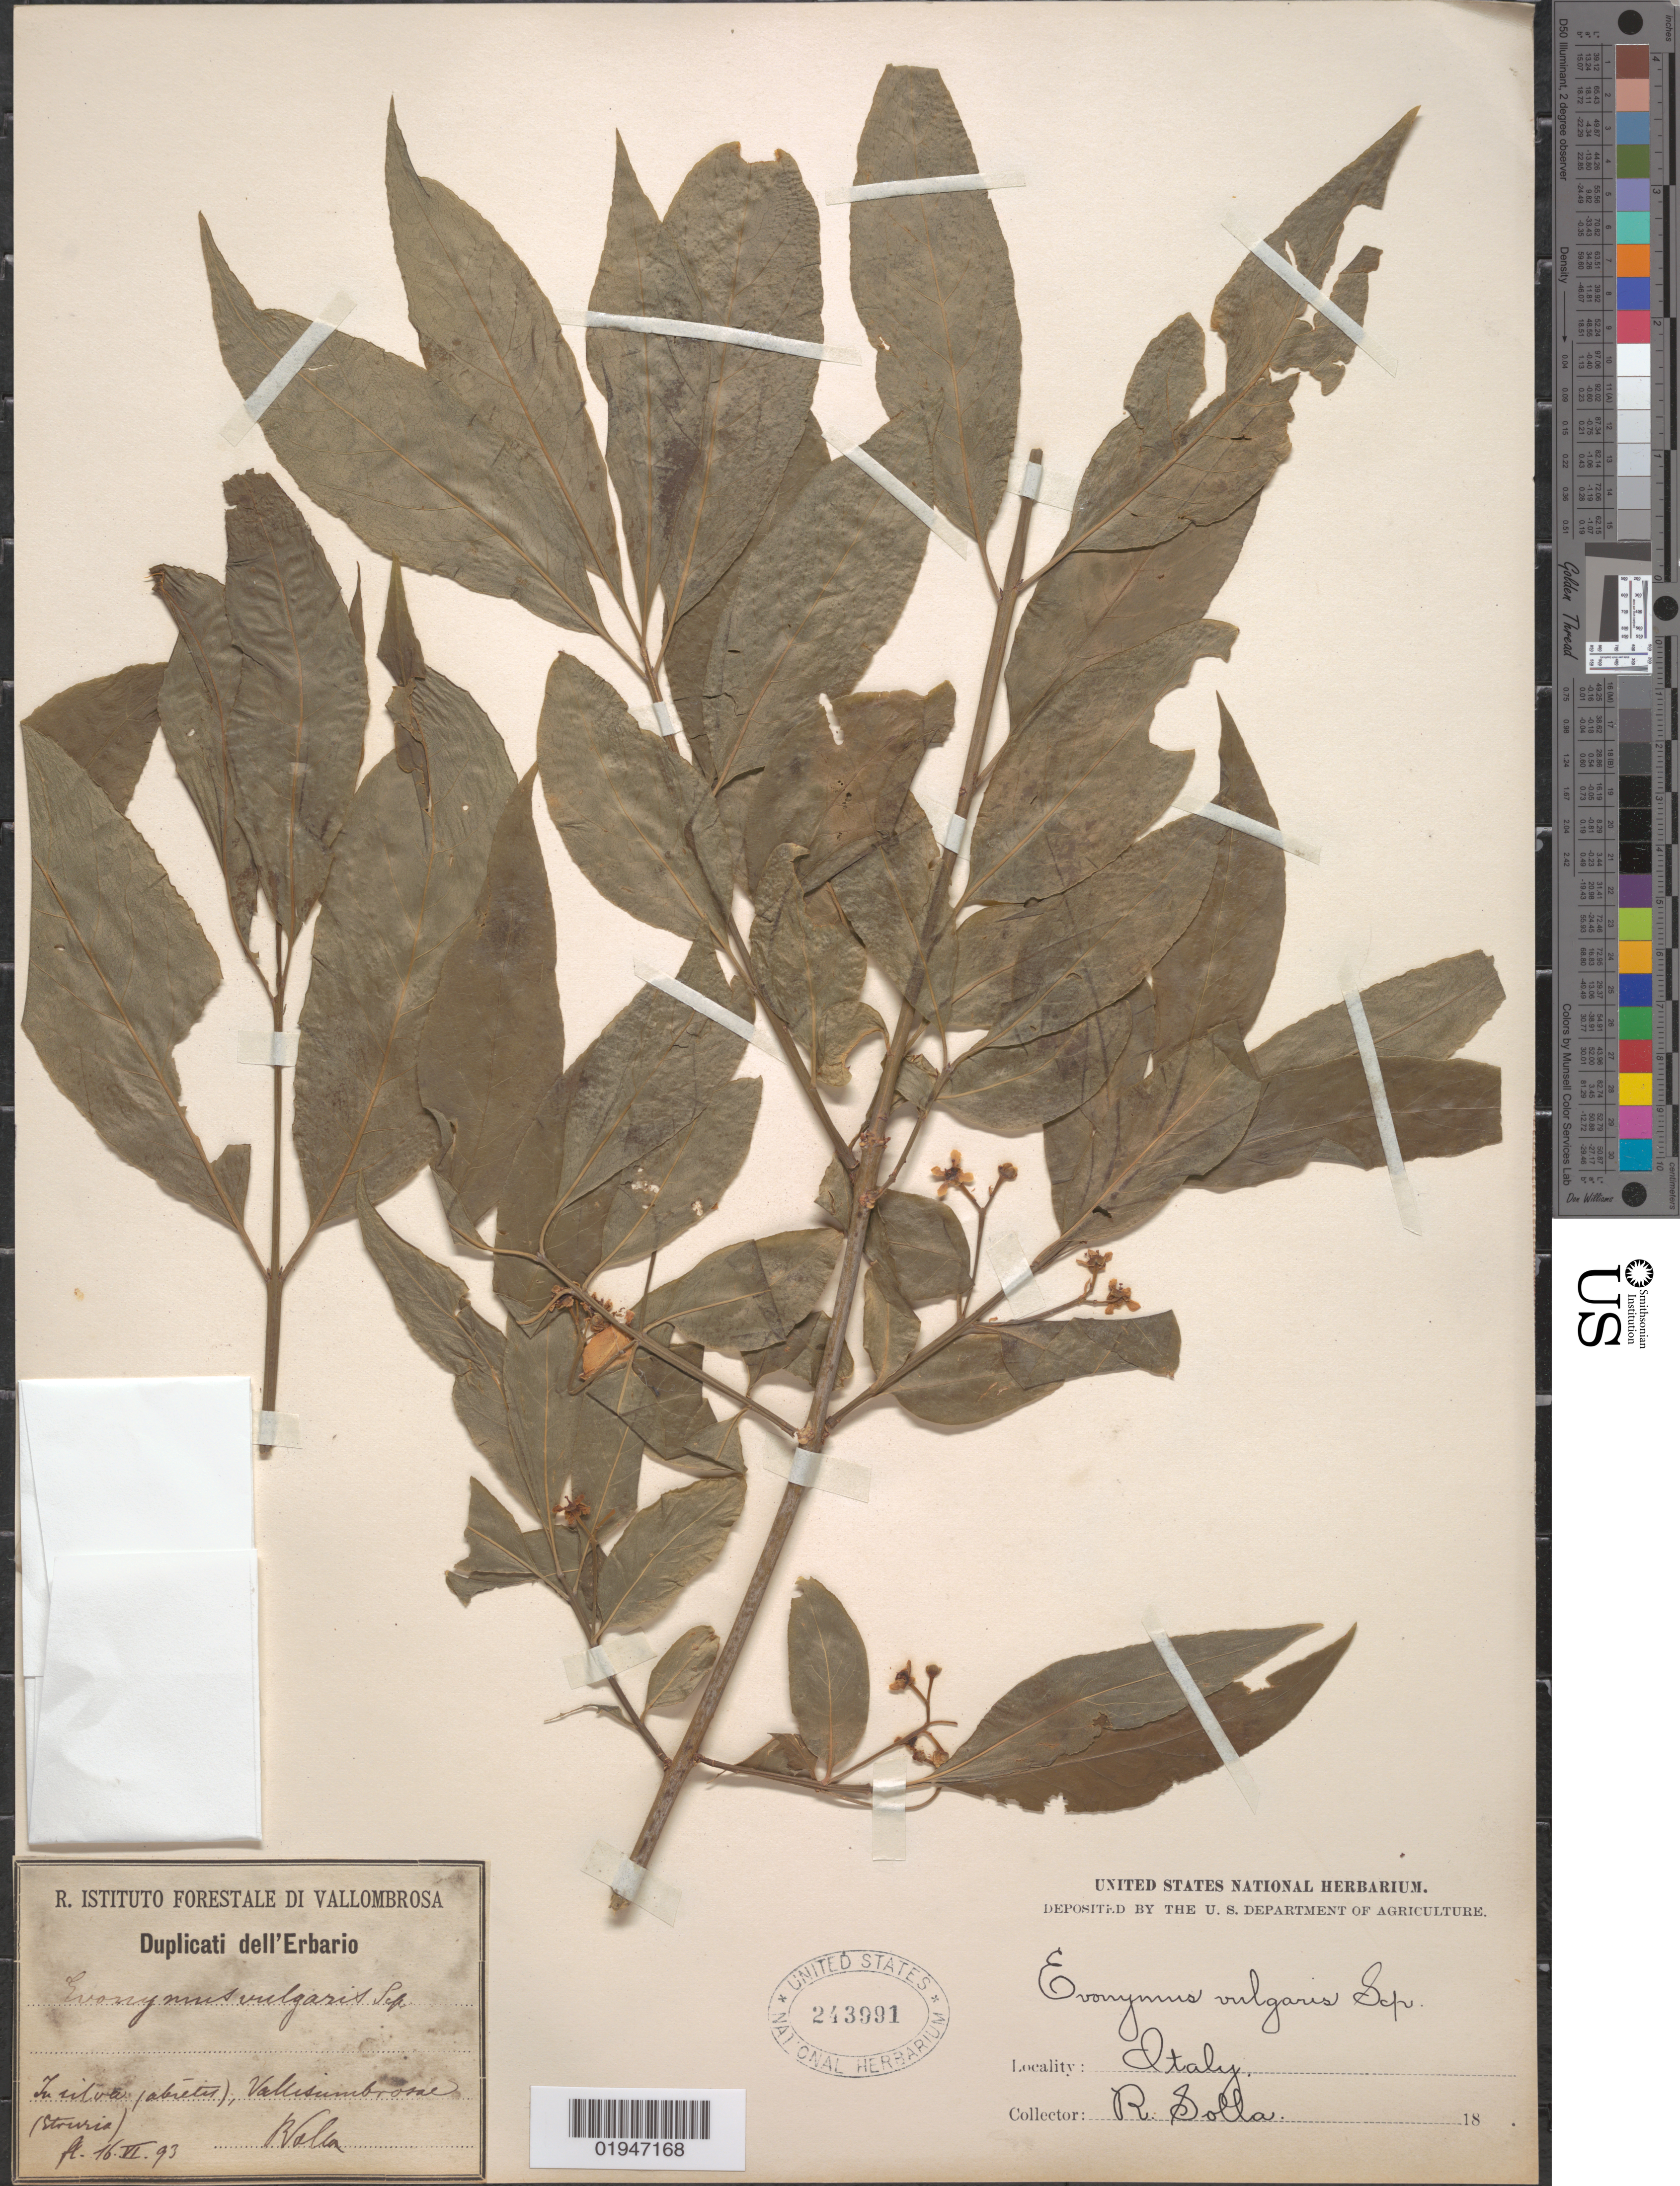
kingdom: Plantae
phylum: Tracheophyta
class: Magnoliopsida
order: Celastrales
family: Celastraceae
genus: Euonymus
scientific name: Euonymus vulgaris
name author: Mill.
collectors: R. Solla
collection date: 1893-06-16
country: Italy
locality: Vallisumbrosne [?]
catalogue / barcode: US 243991